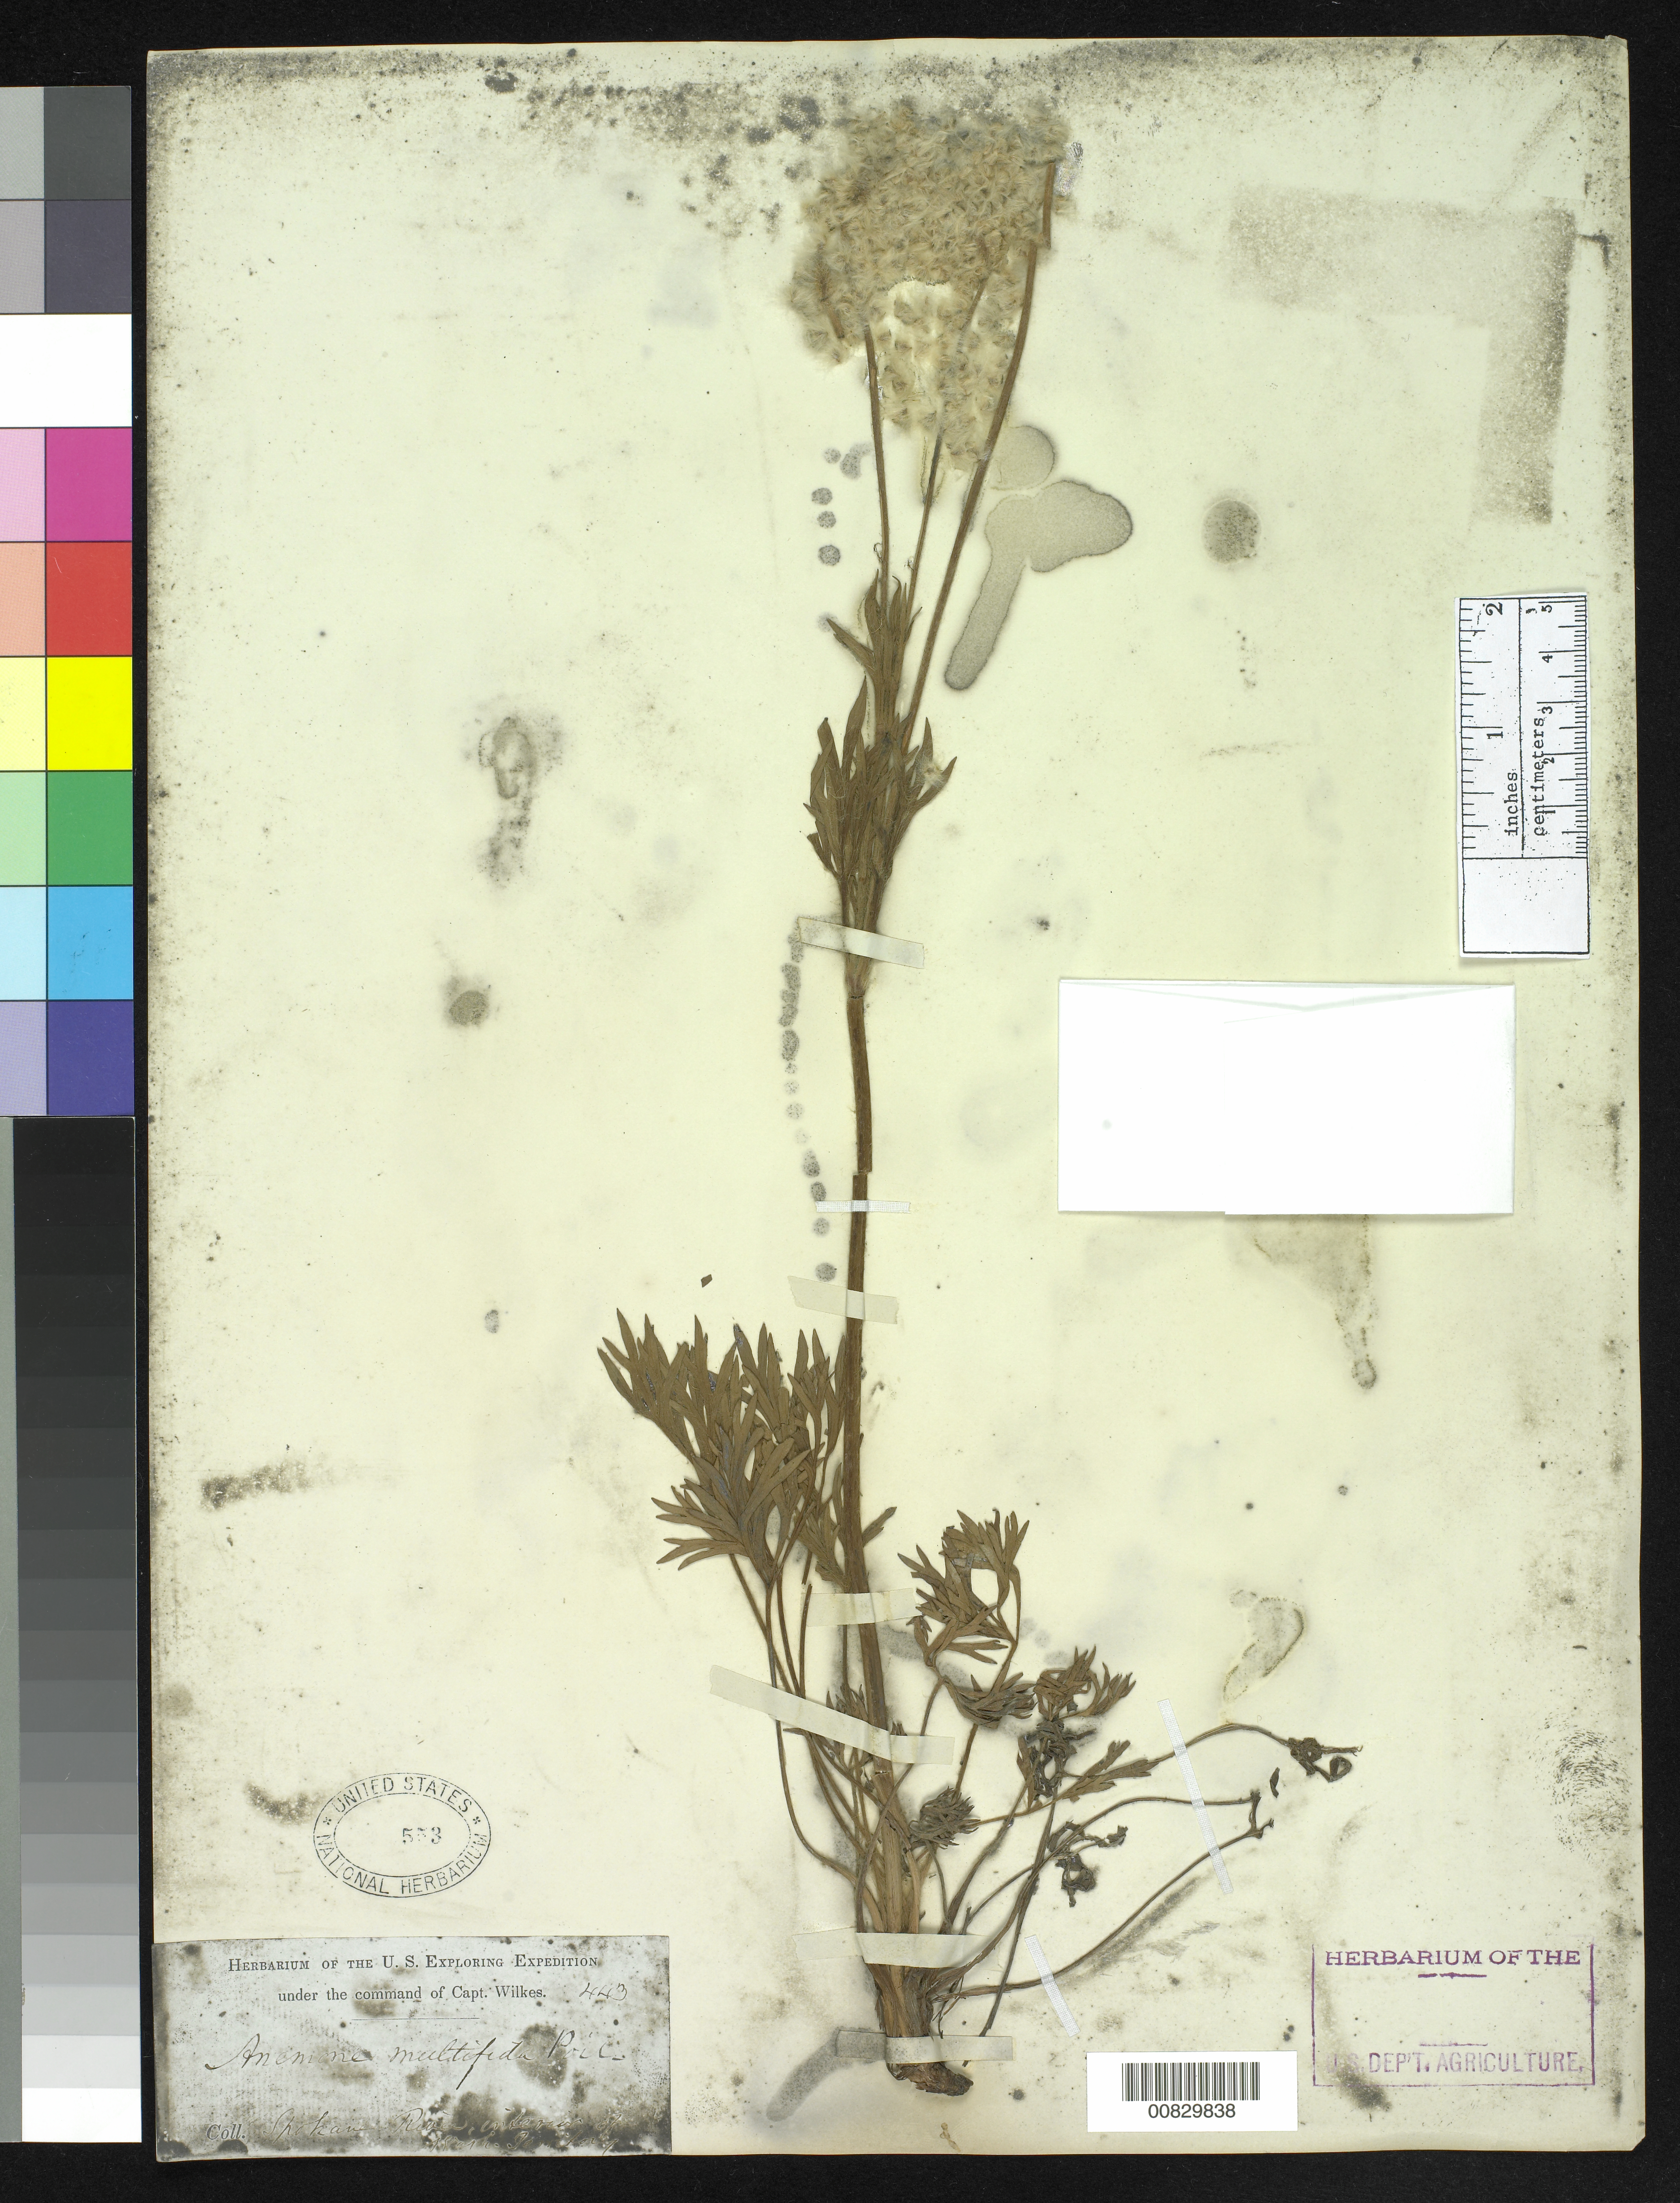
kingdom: Plantae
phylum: Tracheophyta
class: Magnoliopsida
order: Ranunculales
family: Ranunculaceae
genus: Anemone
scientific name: Anemone multifida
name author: Poir.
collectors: Wilkes Explor. Exped.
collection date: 1838/1842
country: United States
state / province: Washington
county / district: Spokane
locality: Spokane River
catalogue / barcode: US 553